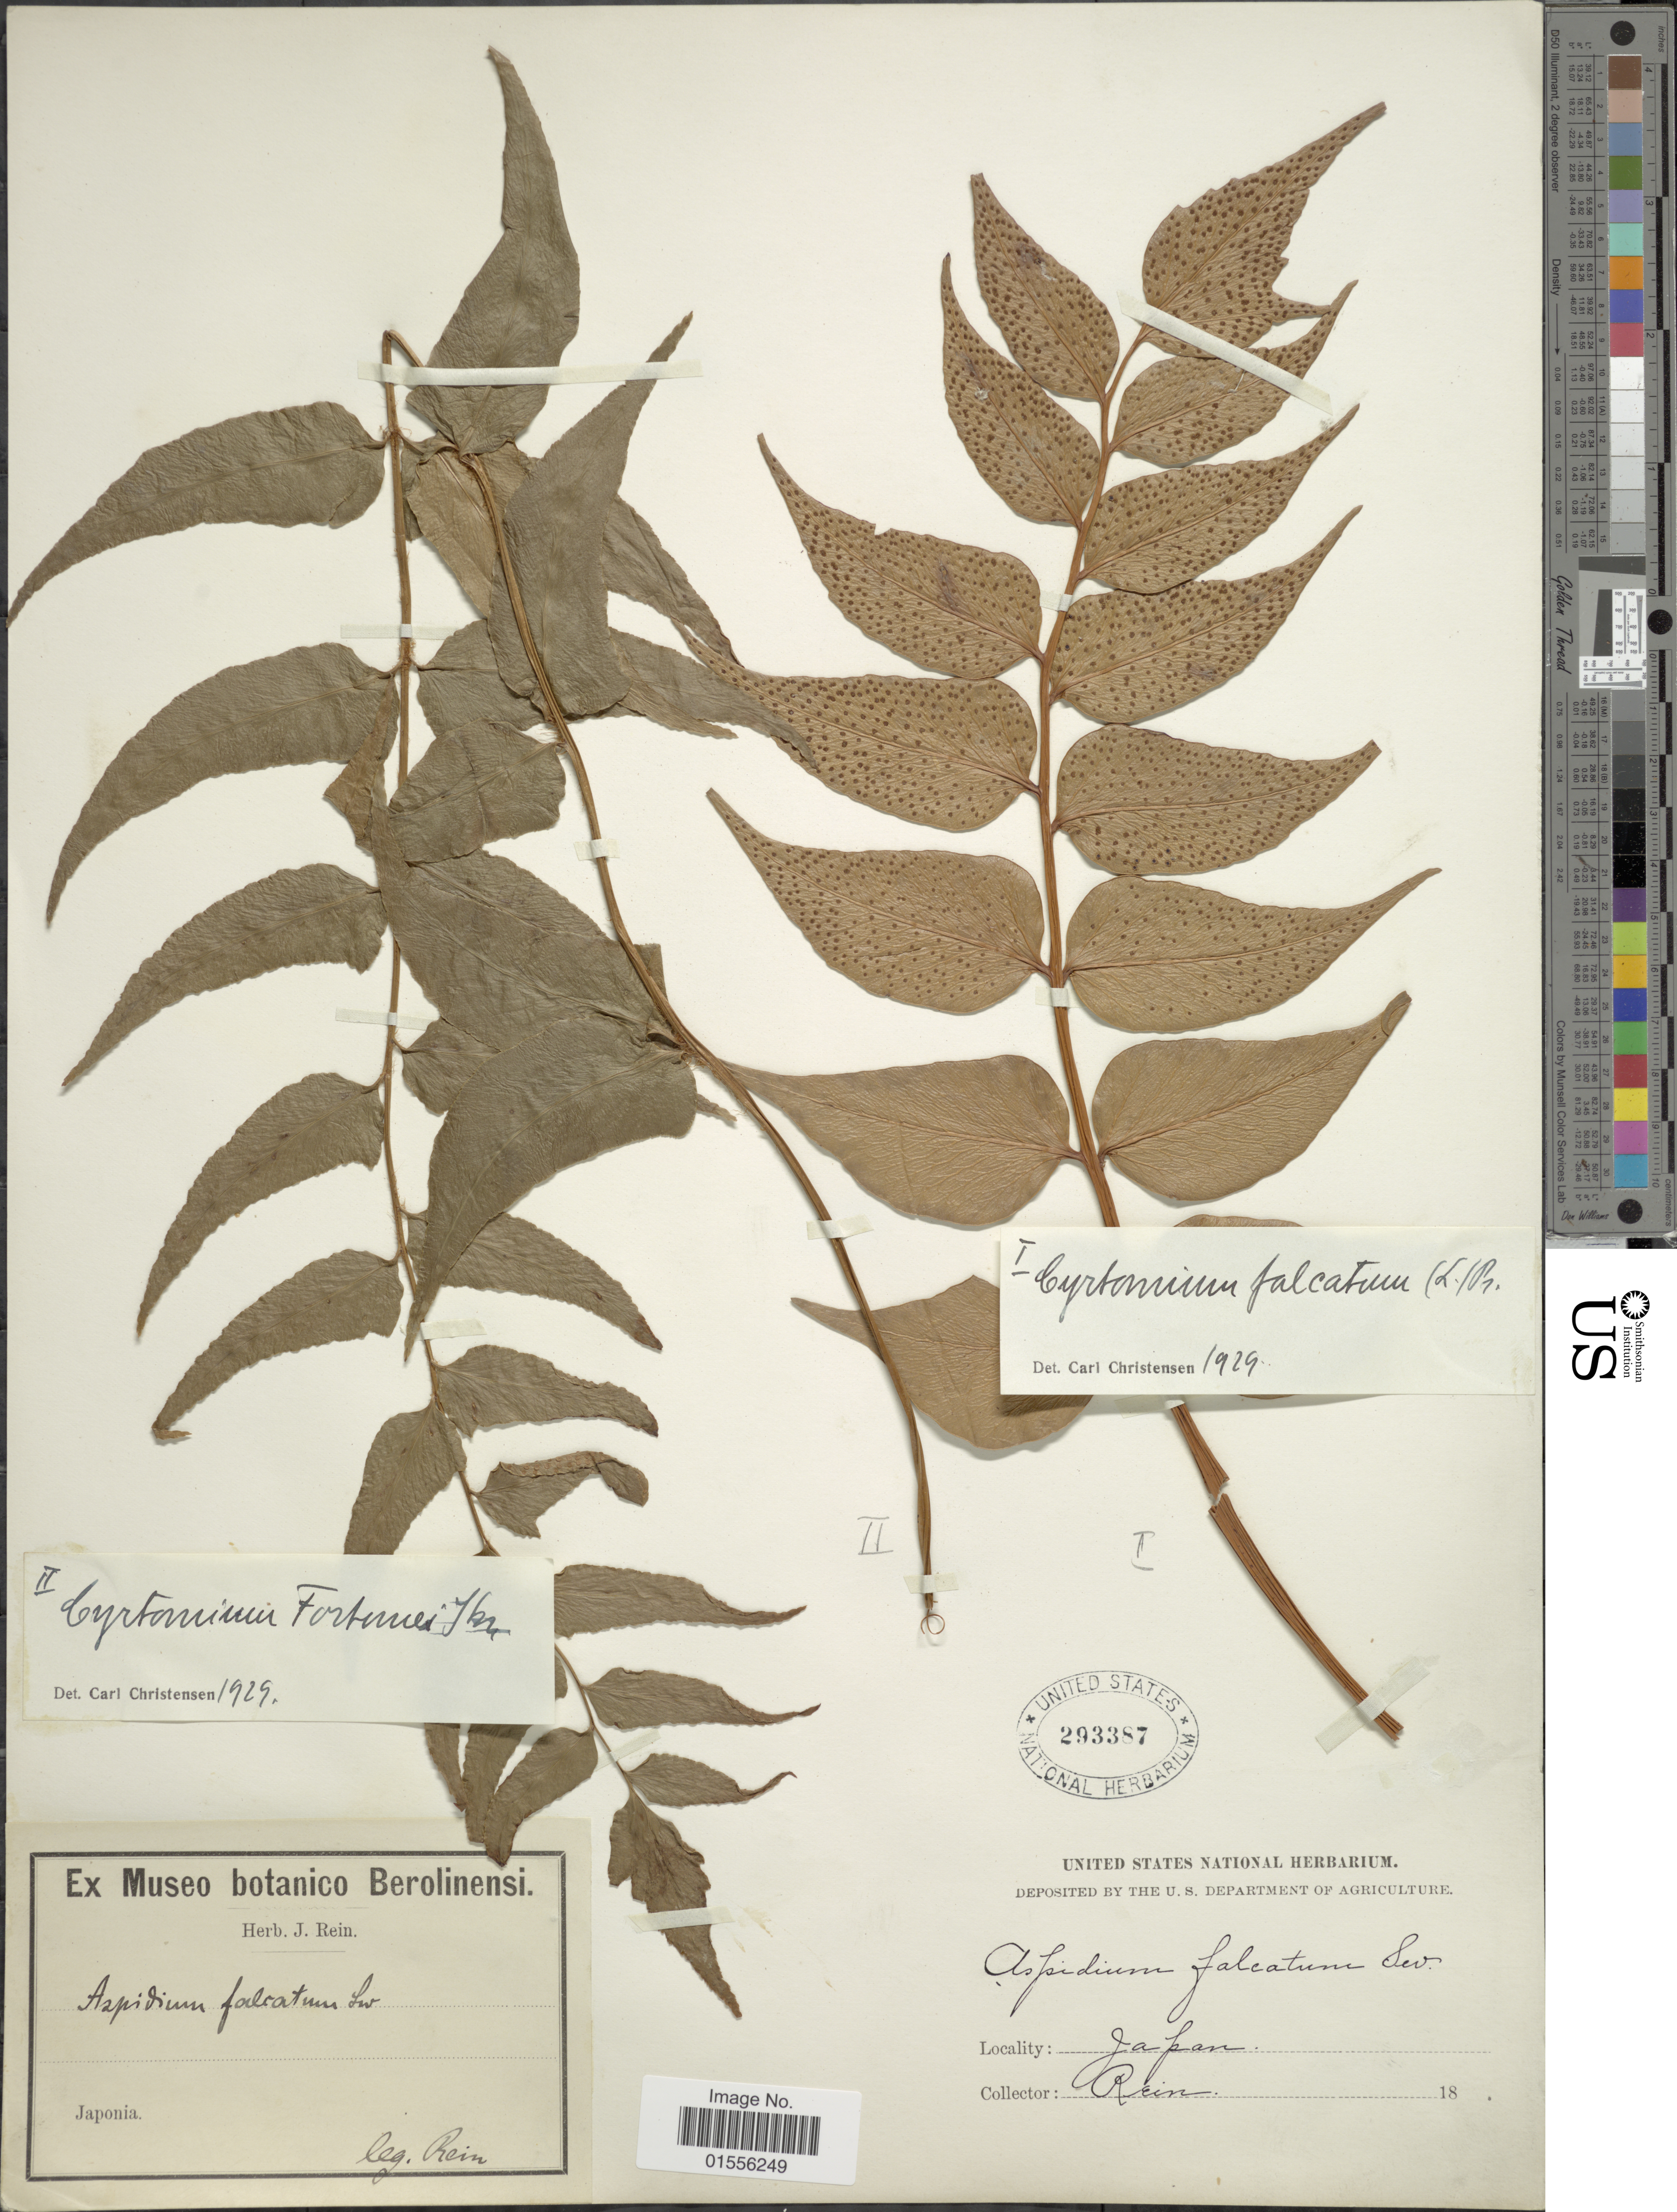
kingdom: Plantae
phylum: Tracheophyta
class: Polypodiopsida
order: Polypodiales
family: Dryopteridaceae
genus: Cyrtomium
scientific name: Cyrtomium fortunei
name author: J. Sm.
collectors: J. Rein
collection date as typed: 18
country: Japan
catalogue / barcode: US 293387